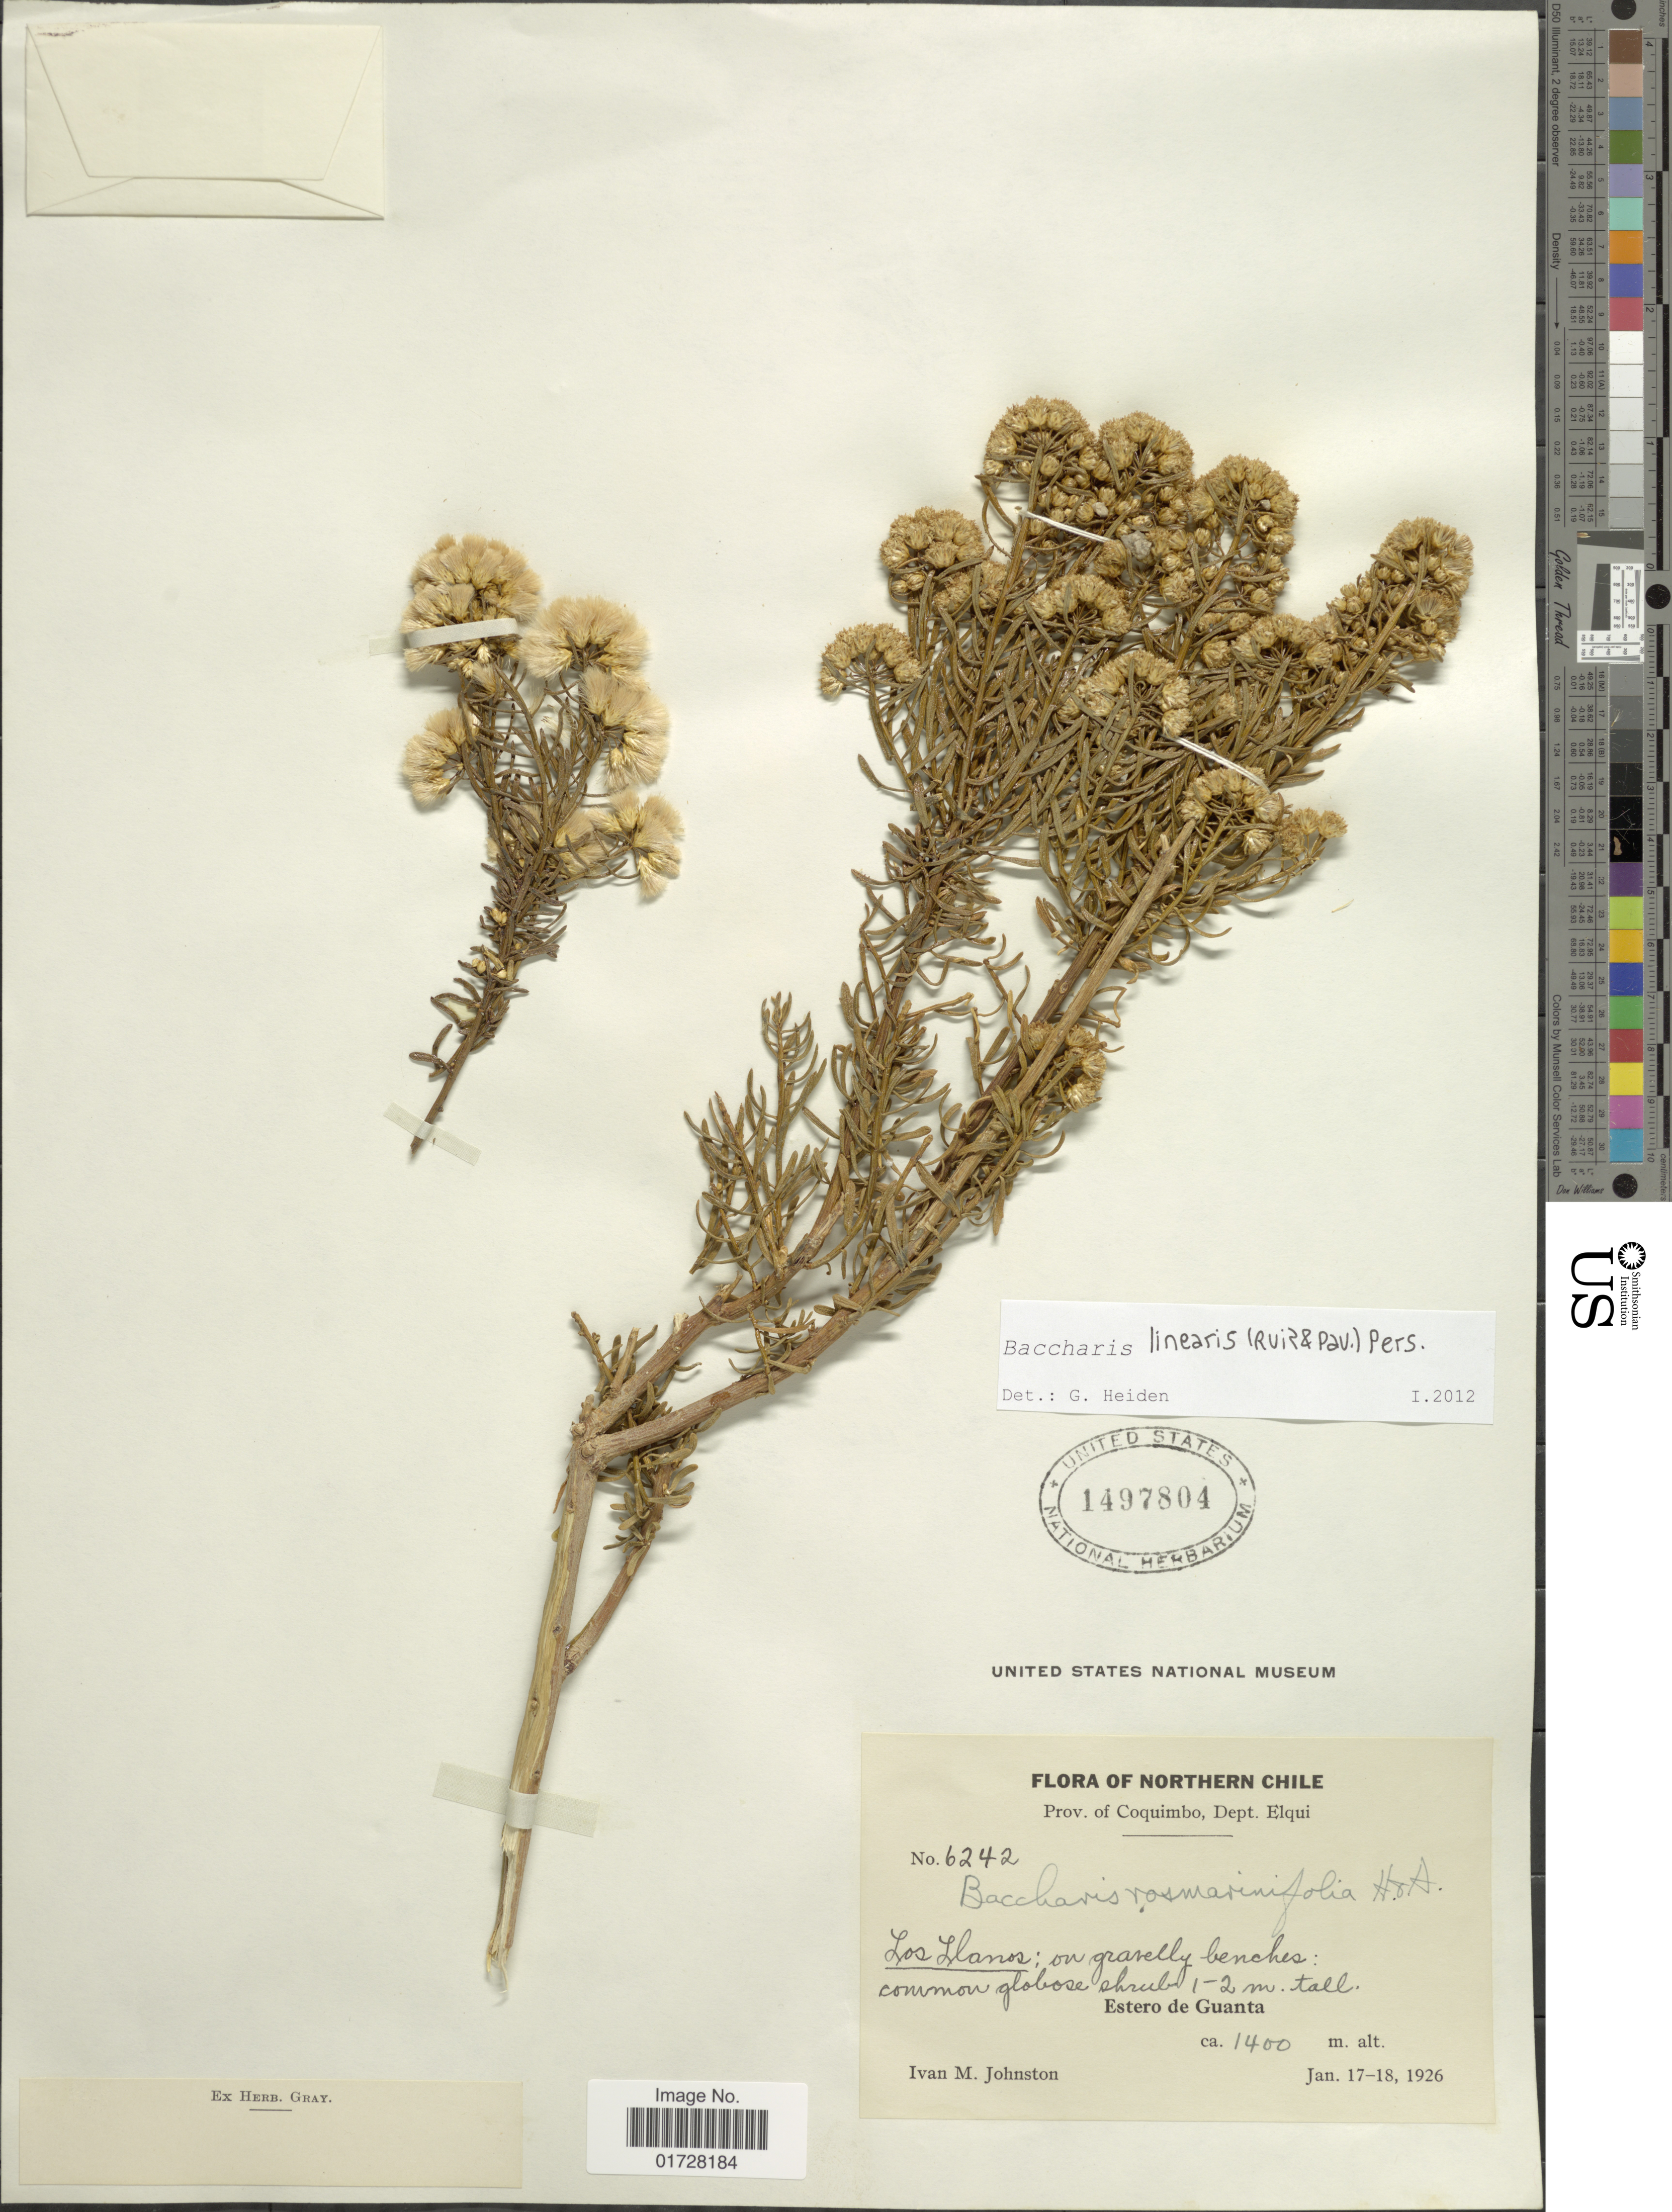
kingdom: Plantae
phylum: Tracheophyta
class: Magnoliopsida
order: Asterales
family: Asteraceae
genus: Baccharis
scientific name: Baccharis linearis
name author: (Ruiz & Pav.) Pers.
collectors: I.M. Johnston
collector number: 6242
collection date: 1926-01-17/1926-01-18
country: Chile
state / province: Coquimbo (IV)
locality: Dept. Elqui, Estero de Guanta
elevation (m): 1400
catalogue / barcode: US 1497804